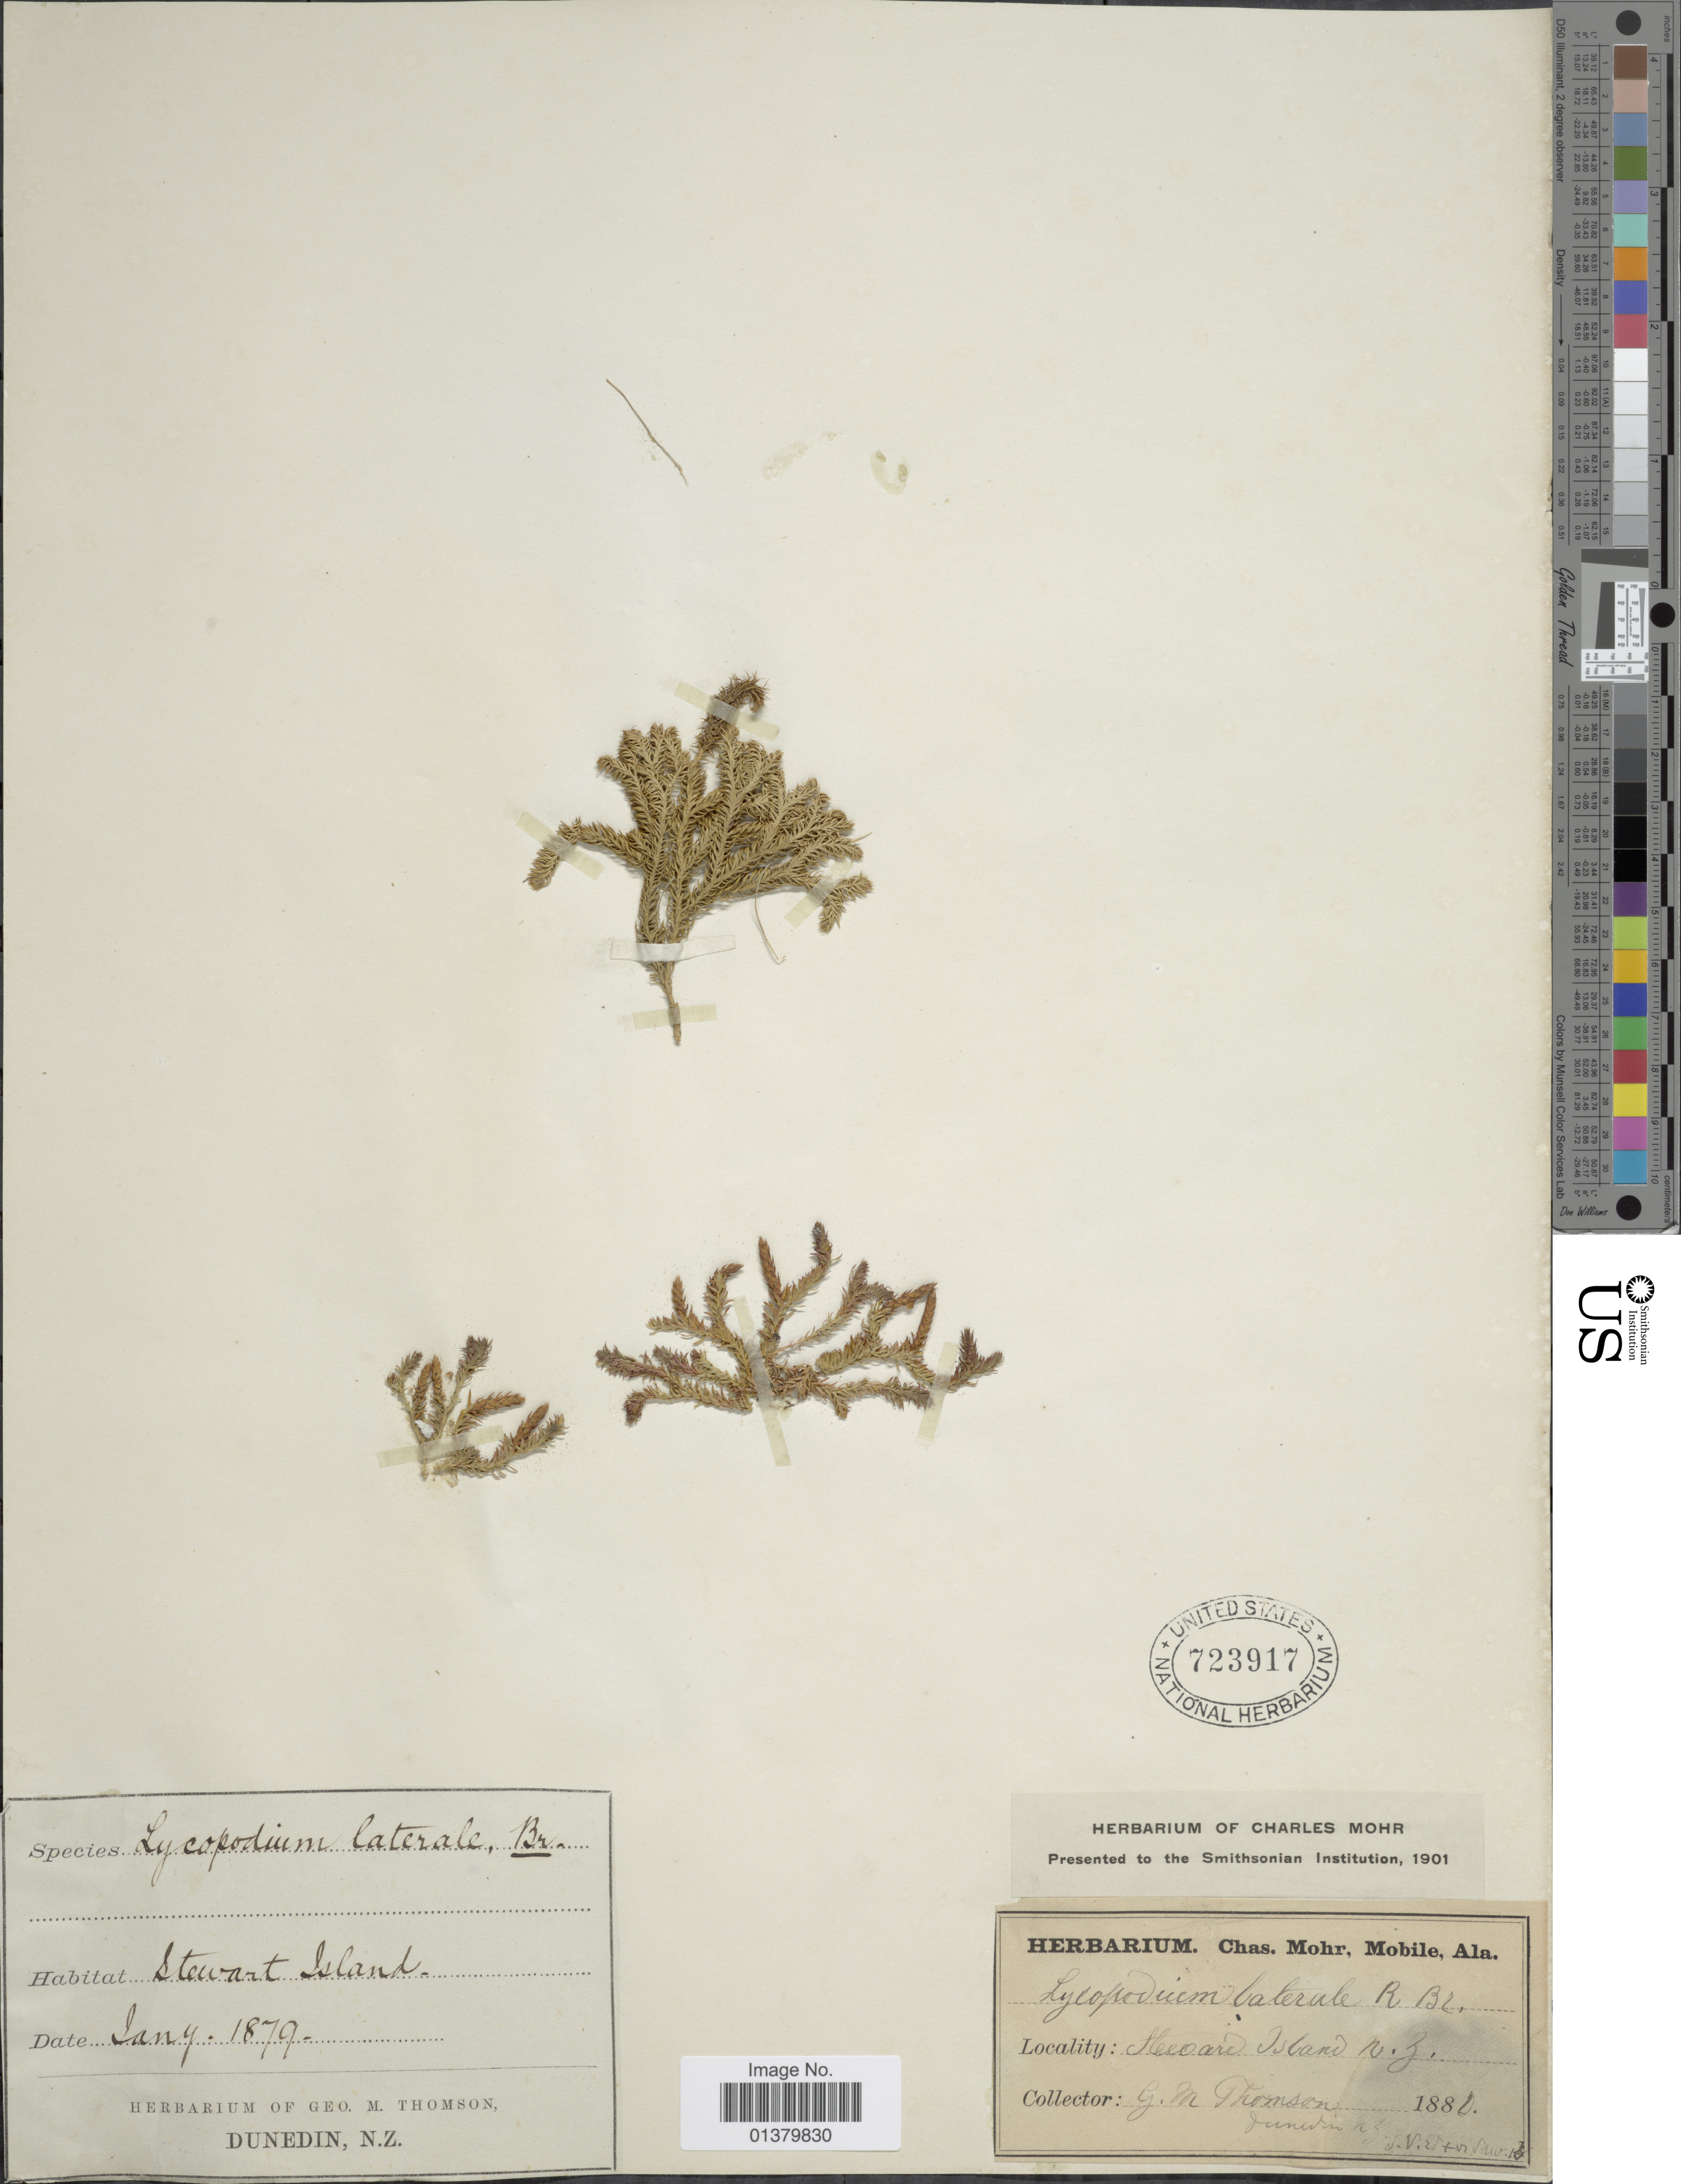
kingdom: Plantae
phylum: Tracheophyta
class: Lycopodiopsida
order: Lycopodiales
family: Lycopodiaceae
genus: Lateristachys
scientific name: Lateristachys lateralis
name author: (R. Br.) Holub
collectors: G. Thomson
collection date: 1879-06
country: New Zealand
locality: Stewart island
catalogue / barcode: US 723917